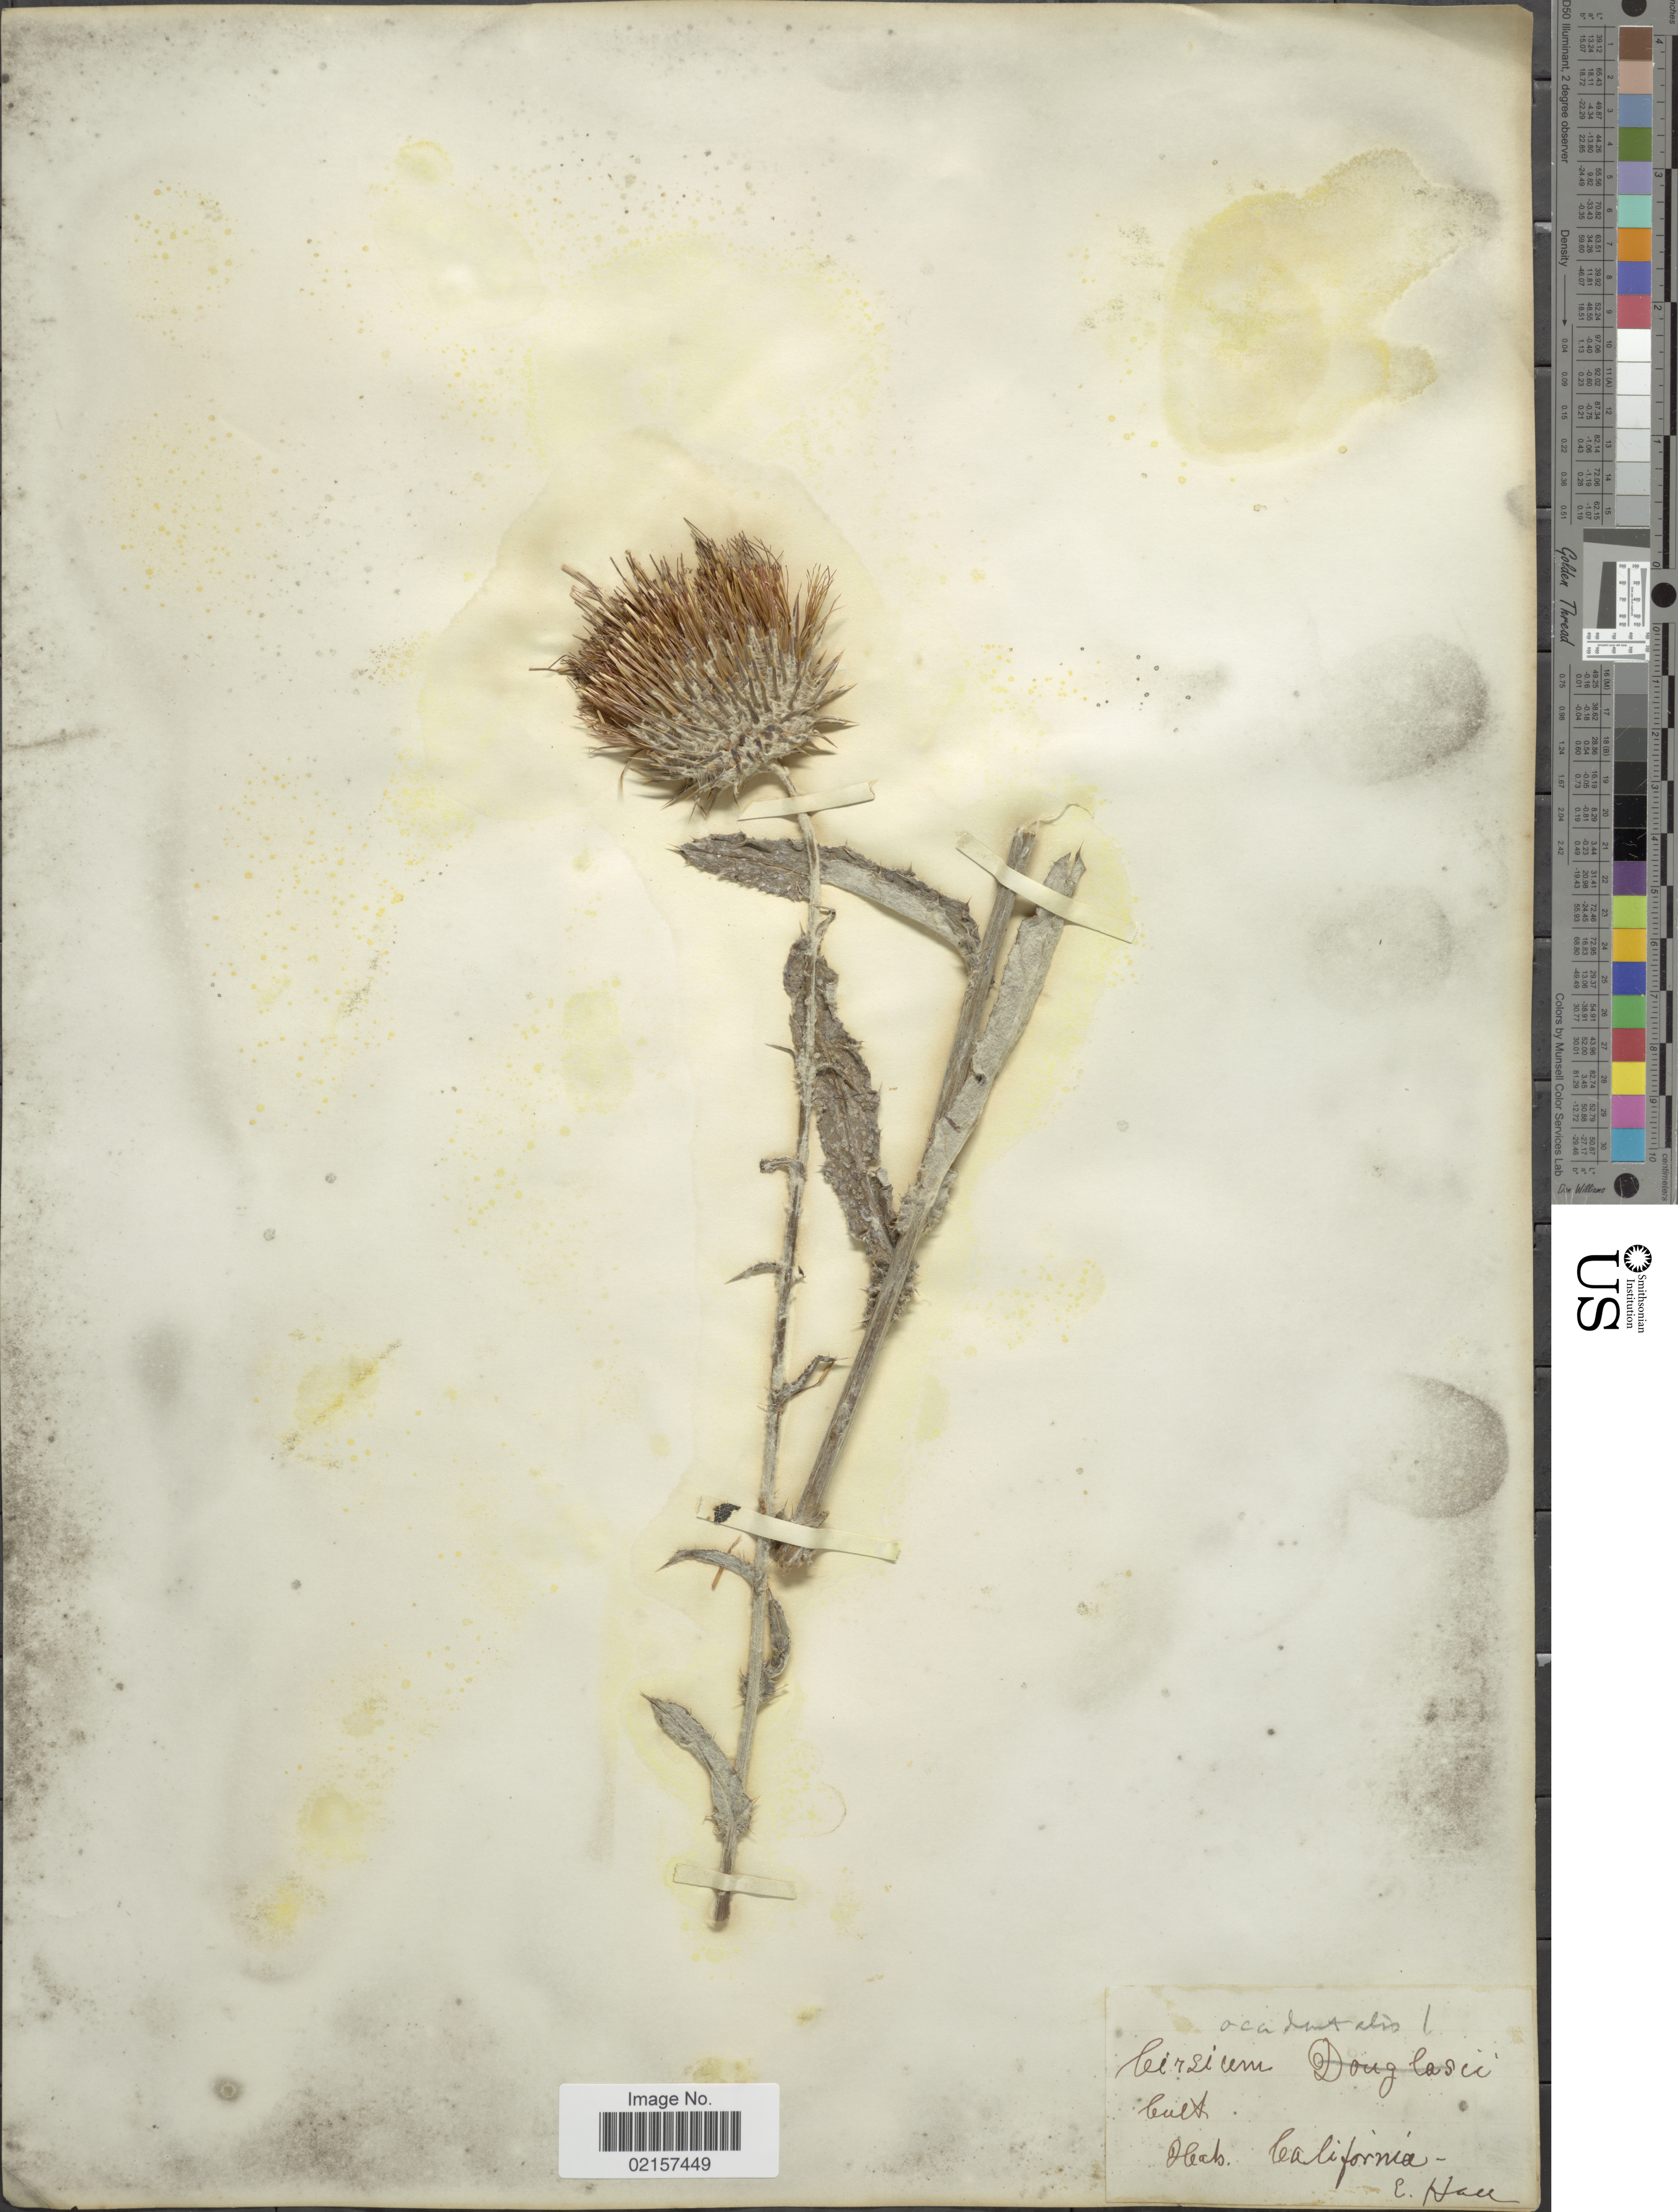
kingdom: Plantae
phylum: Tracheophyta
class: Magnoliopsida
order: Asterales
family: Asteraceae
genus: Cirsium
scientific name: Cirsium occidentale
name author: (Nutt.) Jeps.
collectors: E. Hall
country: United States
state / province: California